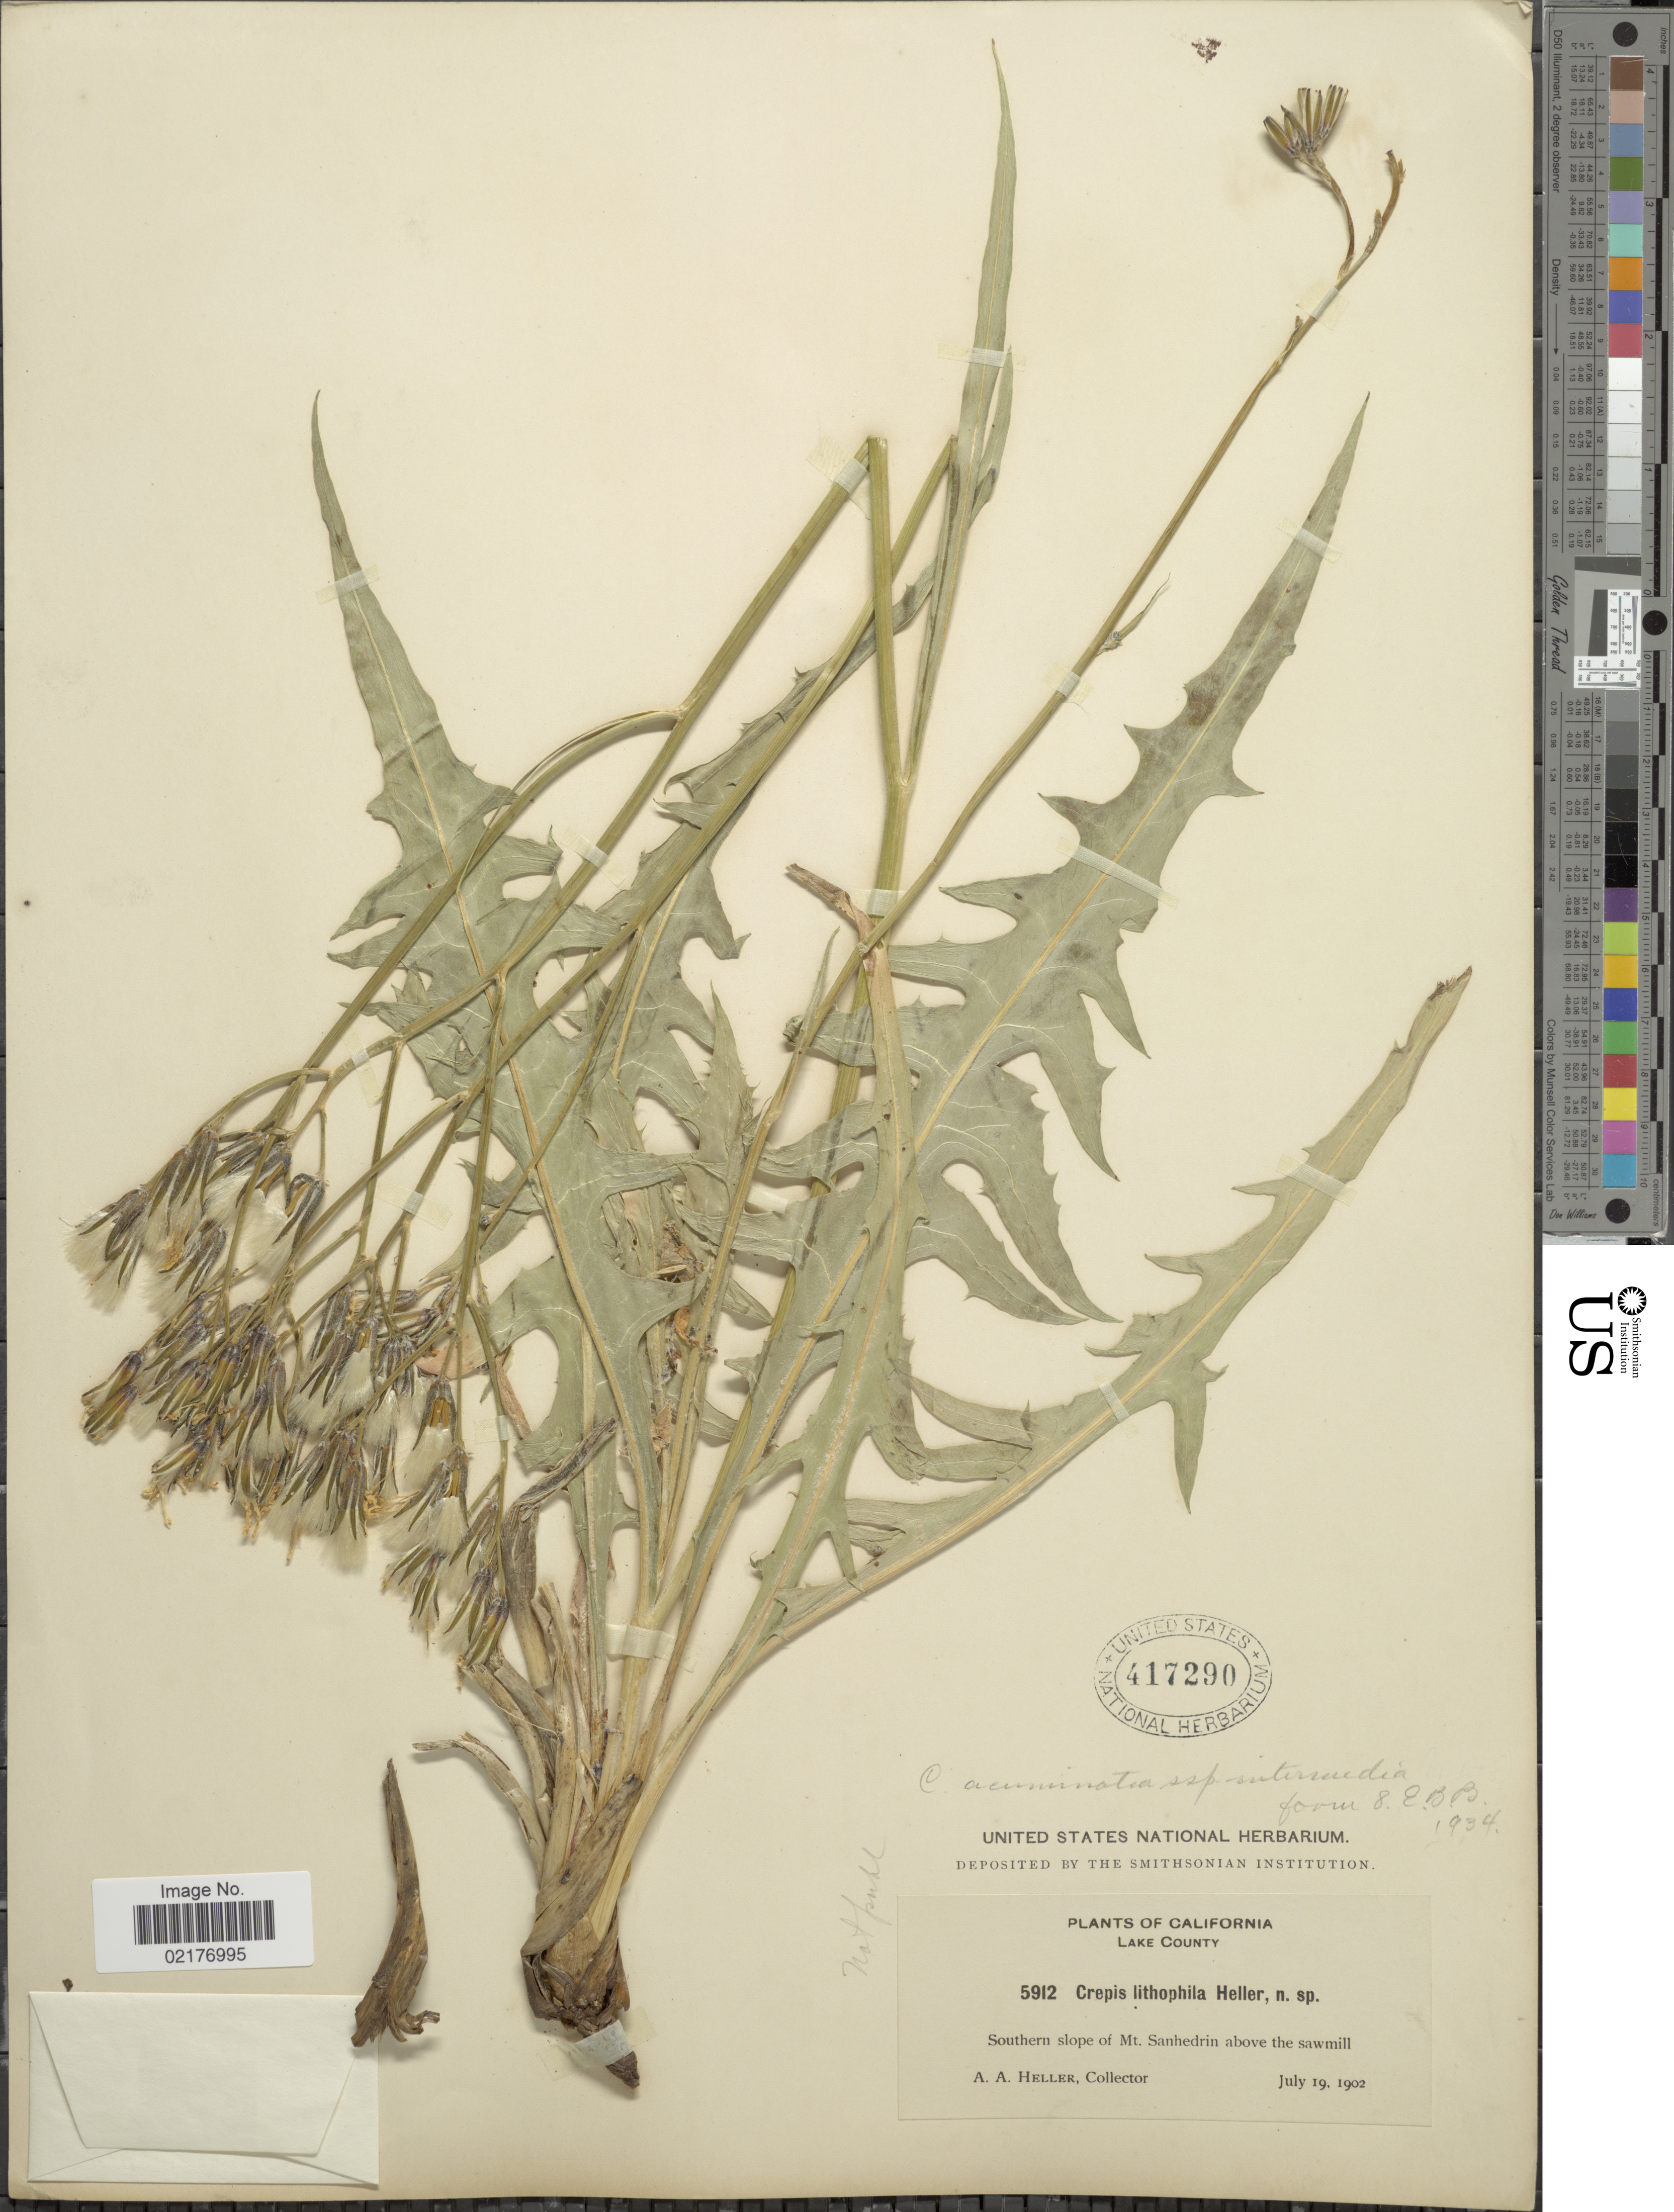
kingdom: Plantae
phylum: Tracheophyta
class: Magnoliopsida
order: Asterales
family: Asteraceae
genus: Crepis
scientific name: Crepis intermedia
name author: A. Gray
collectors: A. A. Heller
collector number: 5912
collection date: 1902-07-19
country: United States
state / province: California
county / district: Lake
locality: Lake County, Southern slope of Mt. Sanhedrin above the sawmill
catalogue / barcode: US 417290